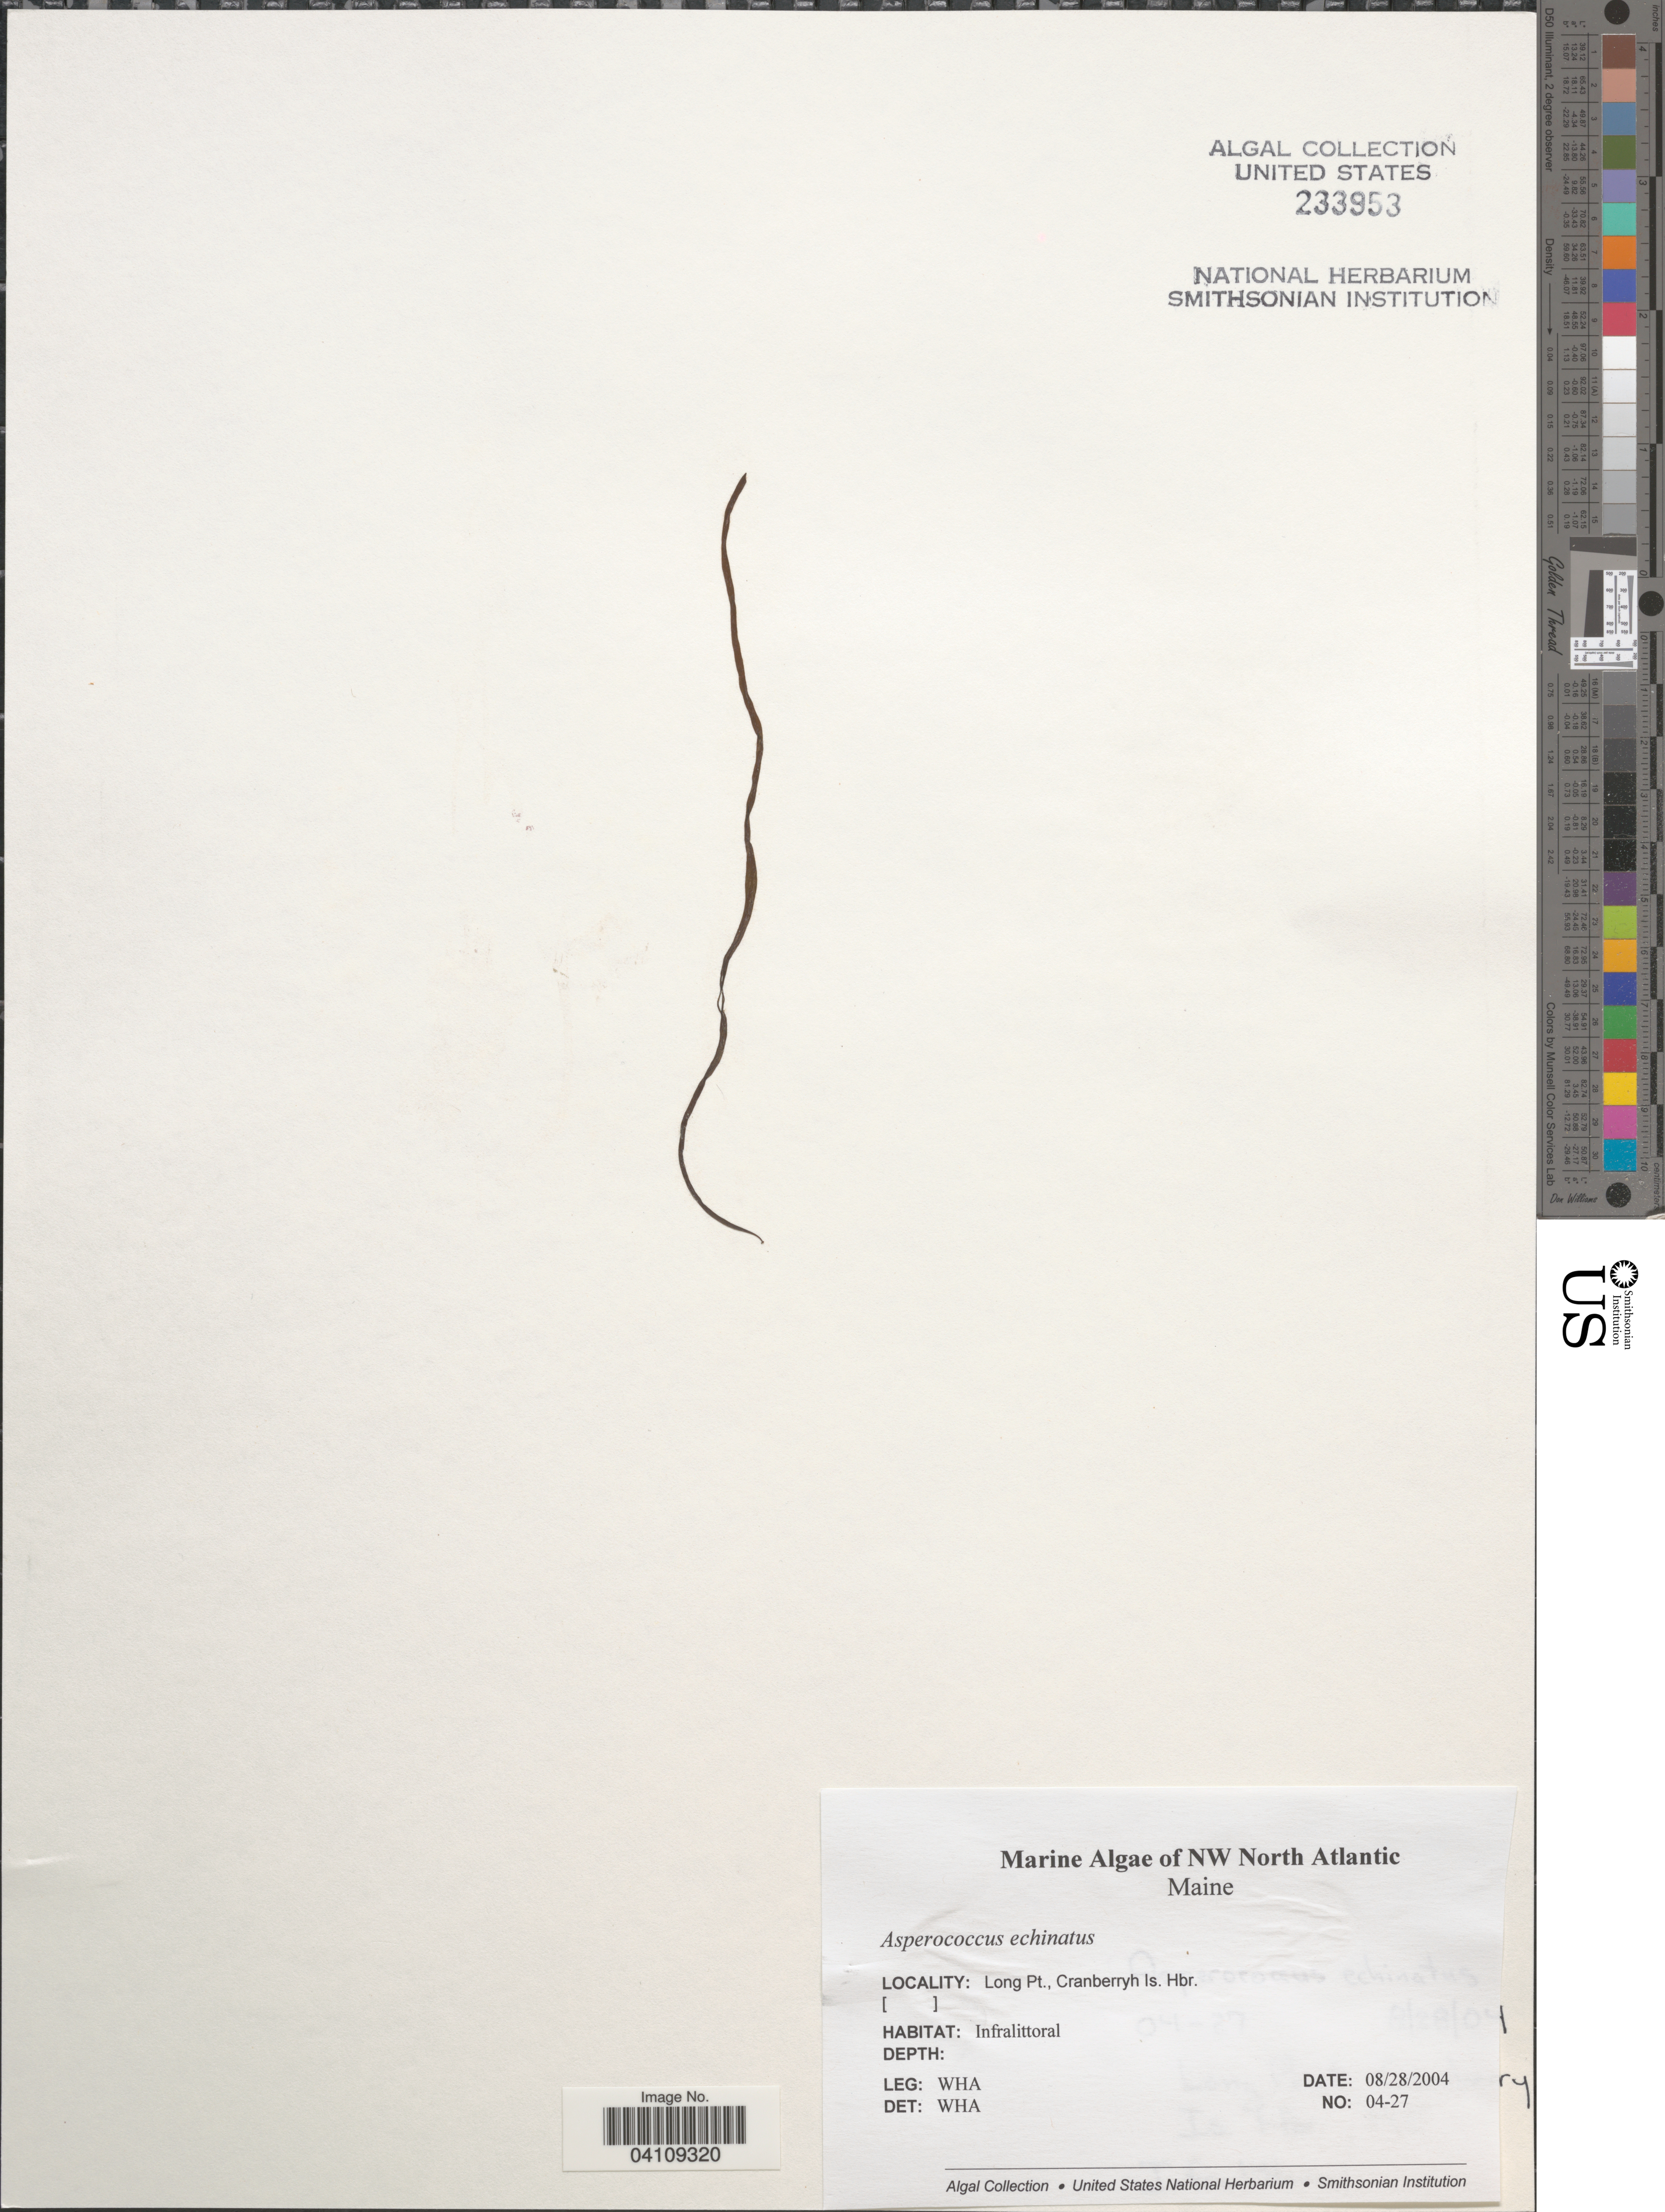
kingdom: Chromista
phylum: Ochrophyta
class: Phaeophyceae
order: Ectocarpales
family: Chordariaceae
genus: Asperococcus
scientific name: Asperococcus fistulosus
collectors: W. H. Adey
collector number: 04-27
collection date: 2004-08-28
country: United States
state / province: Maine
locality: NW North Atlantic. Long Pt., Cranberryh Is. Hbr.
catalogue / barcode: US 233953